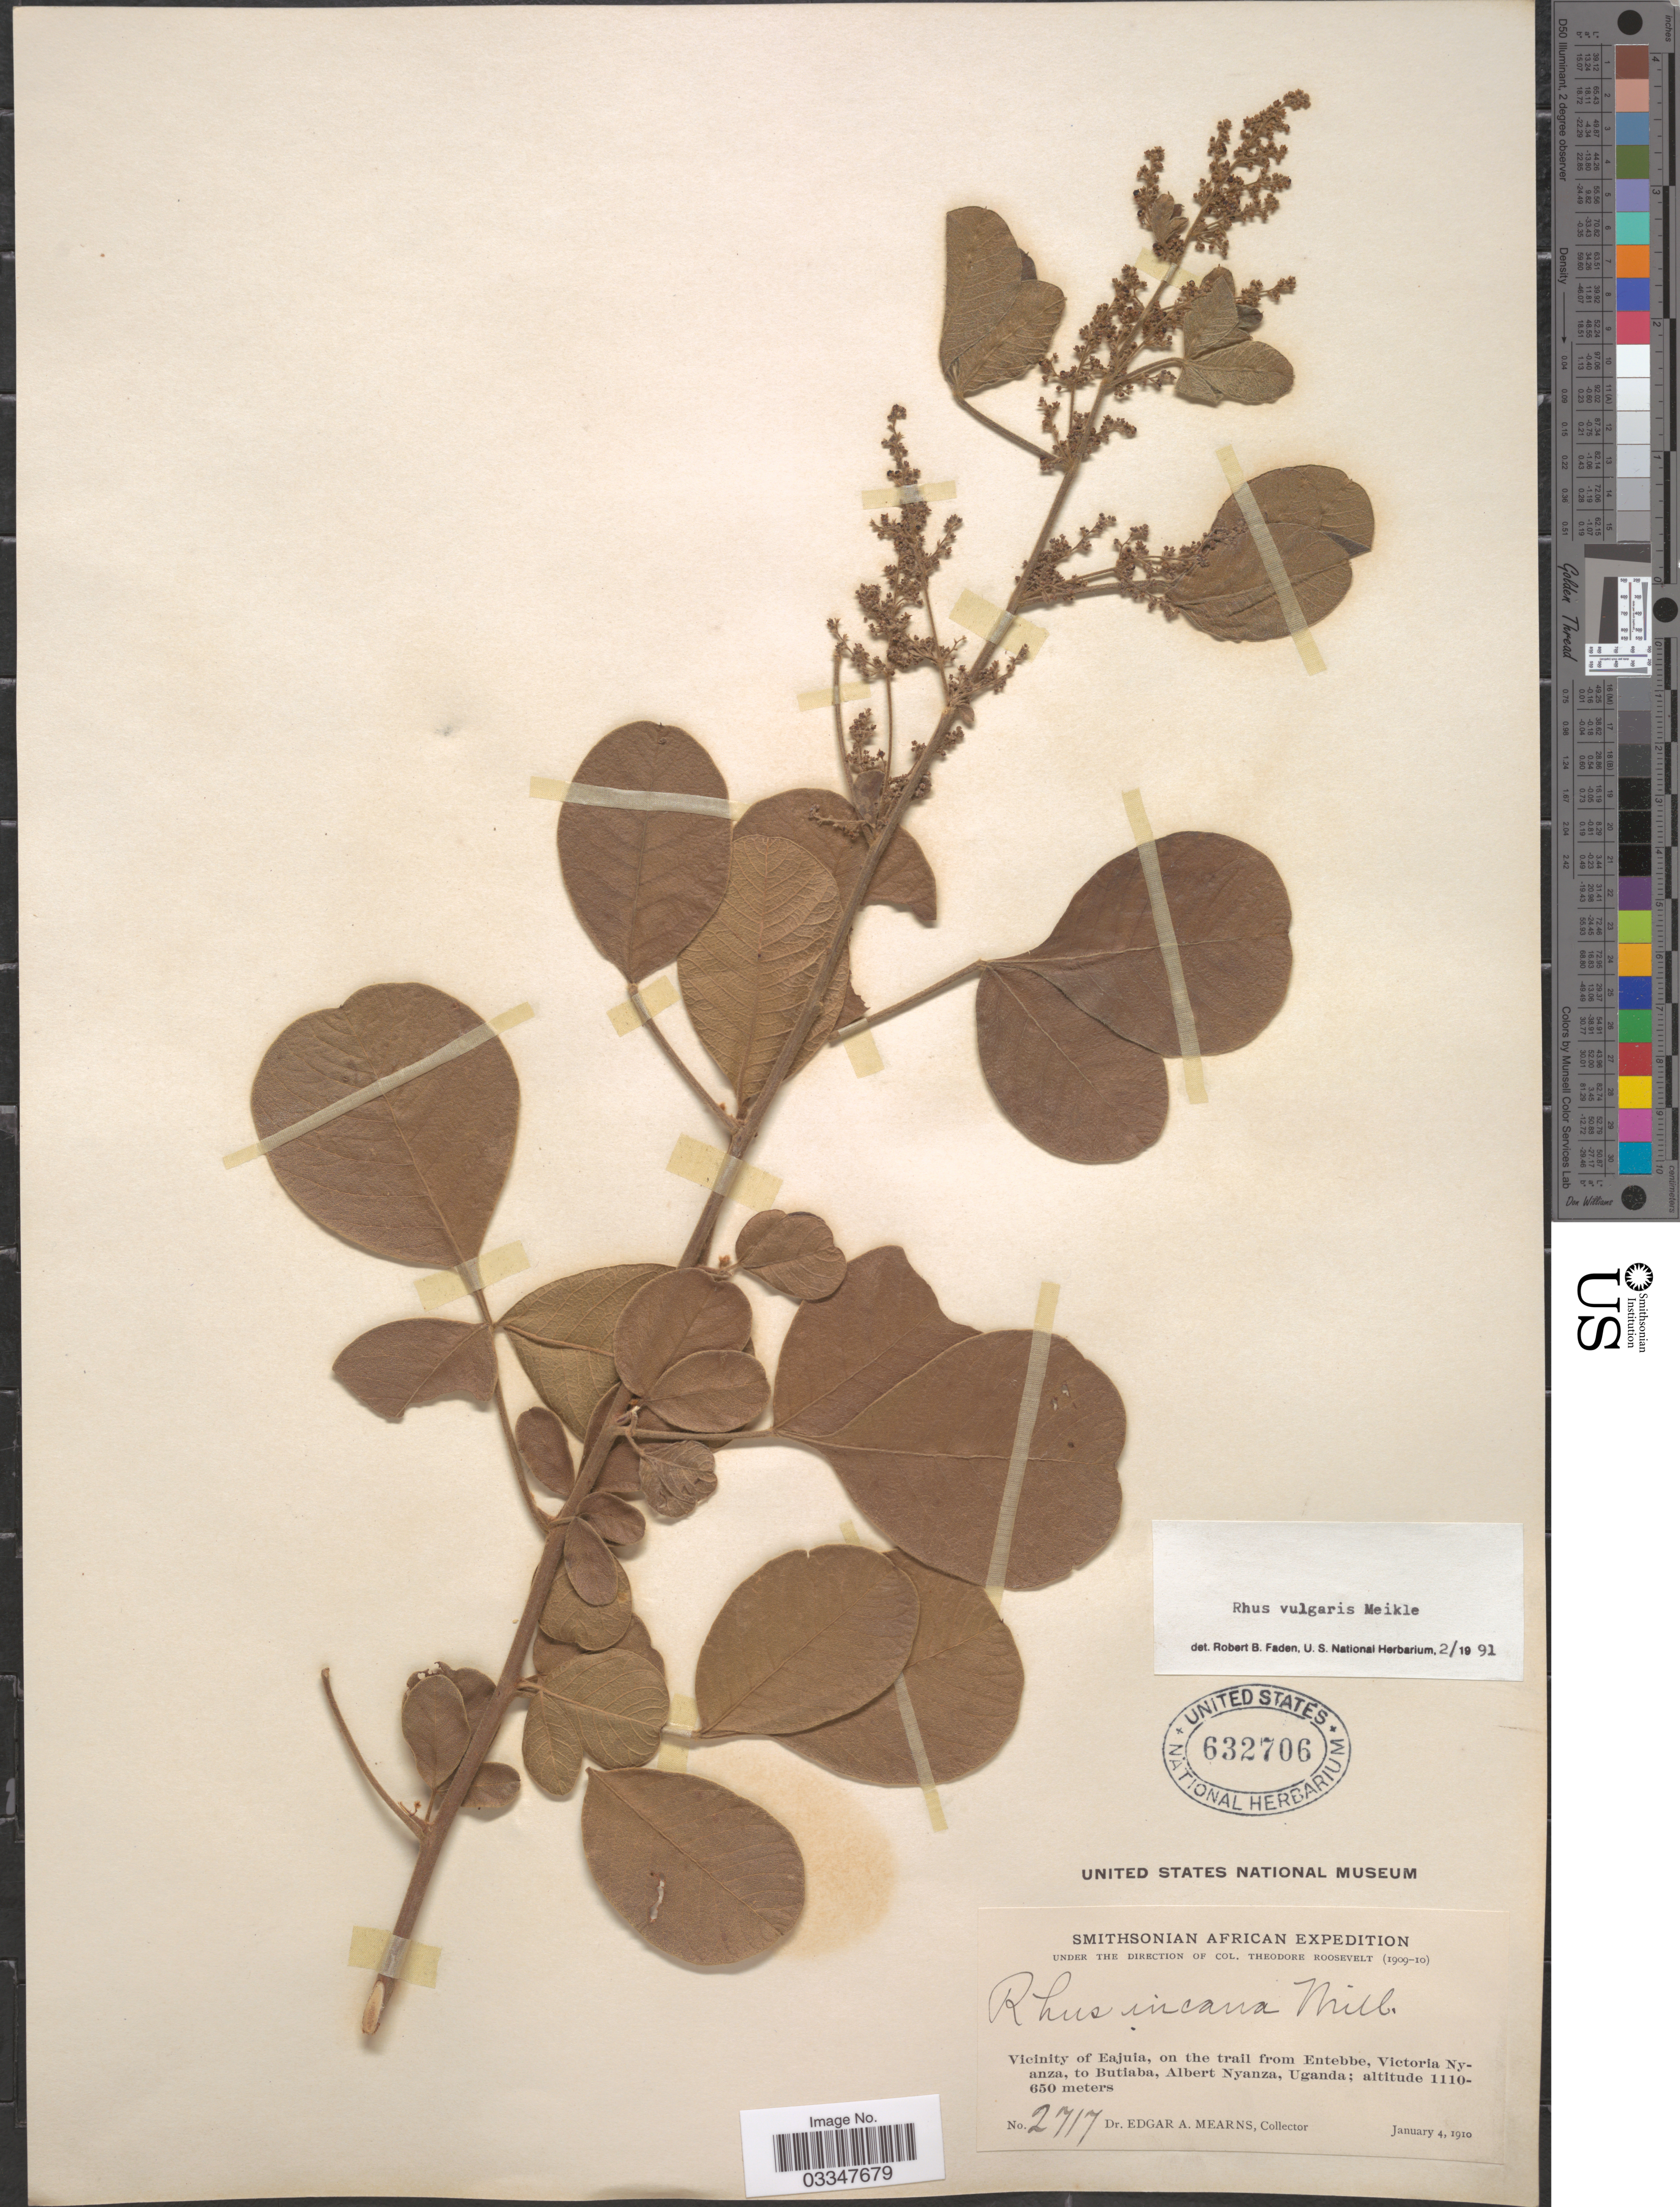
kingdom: Plantae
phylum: Tracheophyta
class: Magnoliopsida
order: Sapindales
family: Anacardiaceae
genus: Rhus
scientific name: Rhus vulgaris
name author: Meikle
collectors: E. A. Mearns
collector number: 2717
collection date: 1910-01-04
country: Uganda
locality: Vicinity of Eajuia, on the trail from Entebbe, Victoria Nyanza, to Butiaba, Albert Nyanza.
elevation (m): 650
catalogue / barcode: US 632706